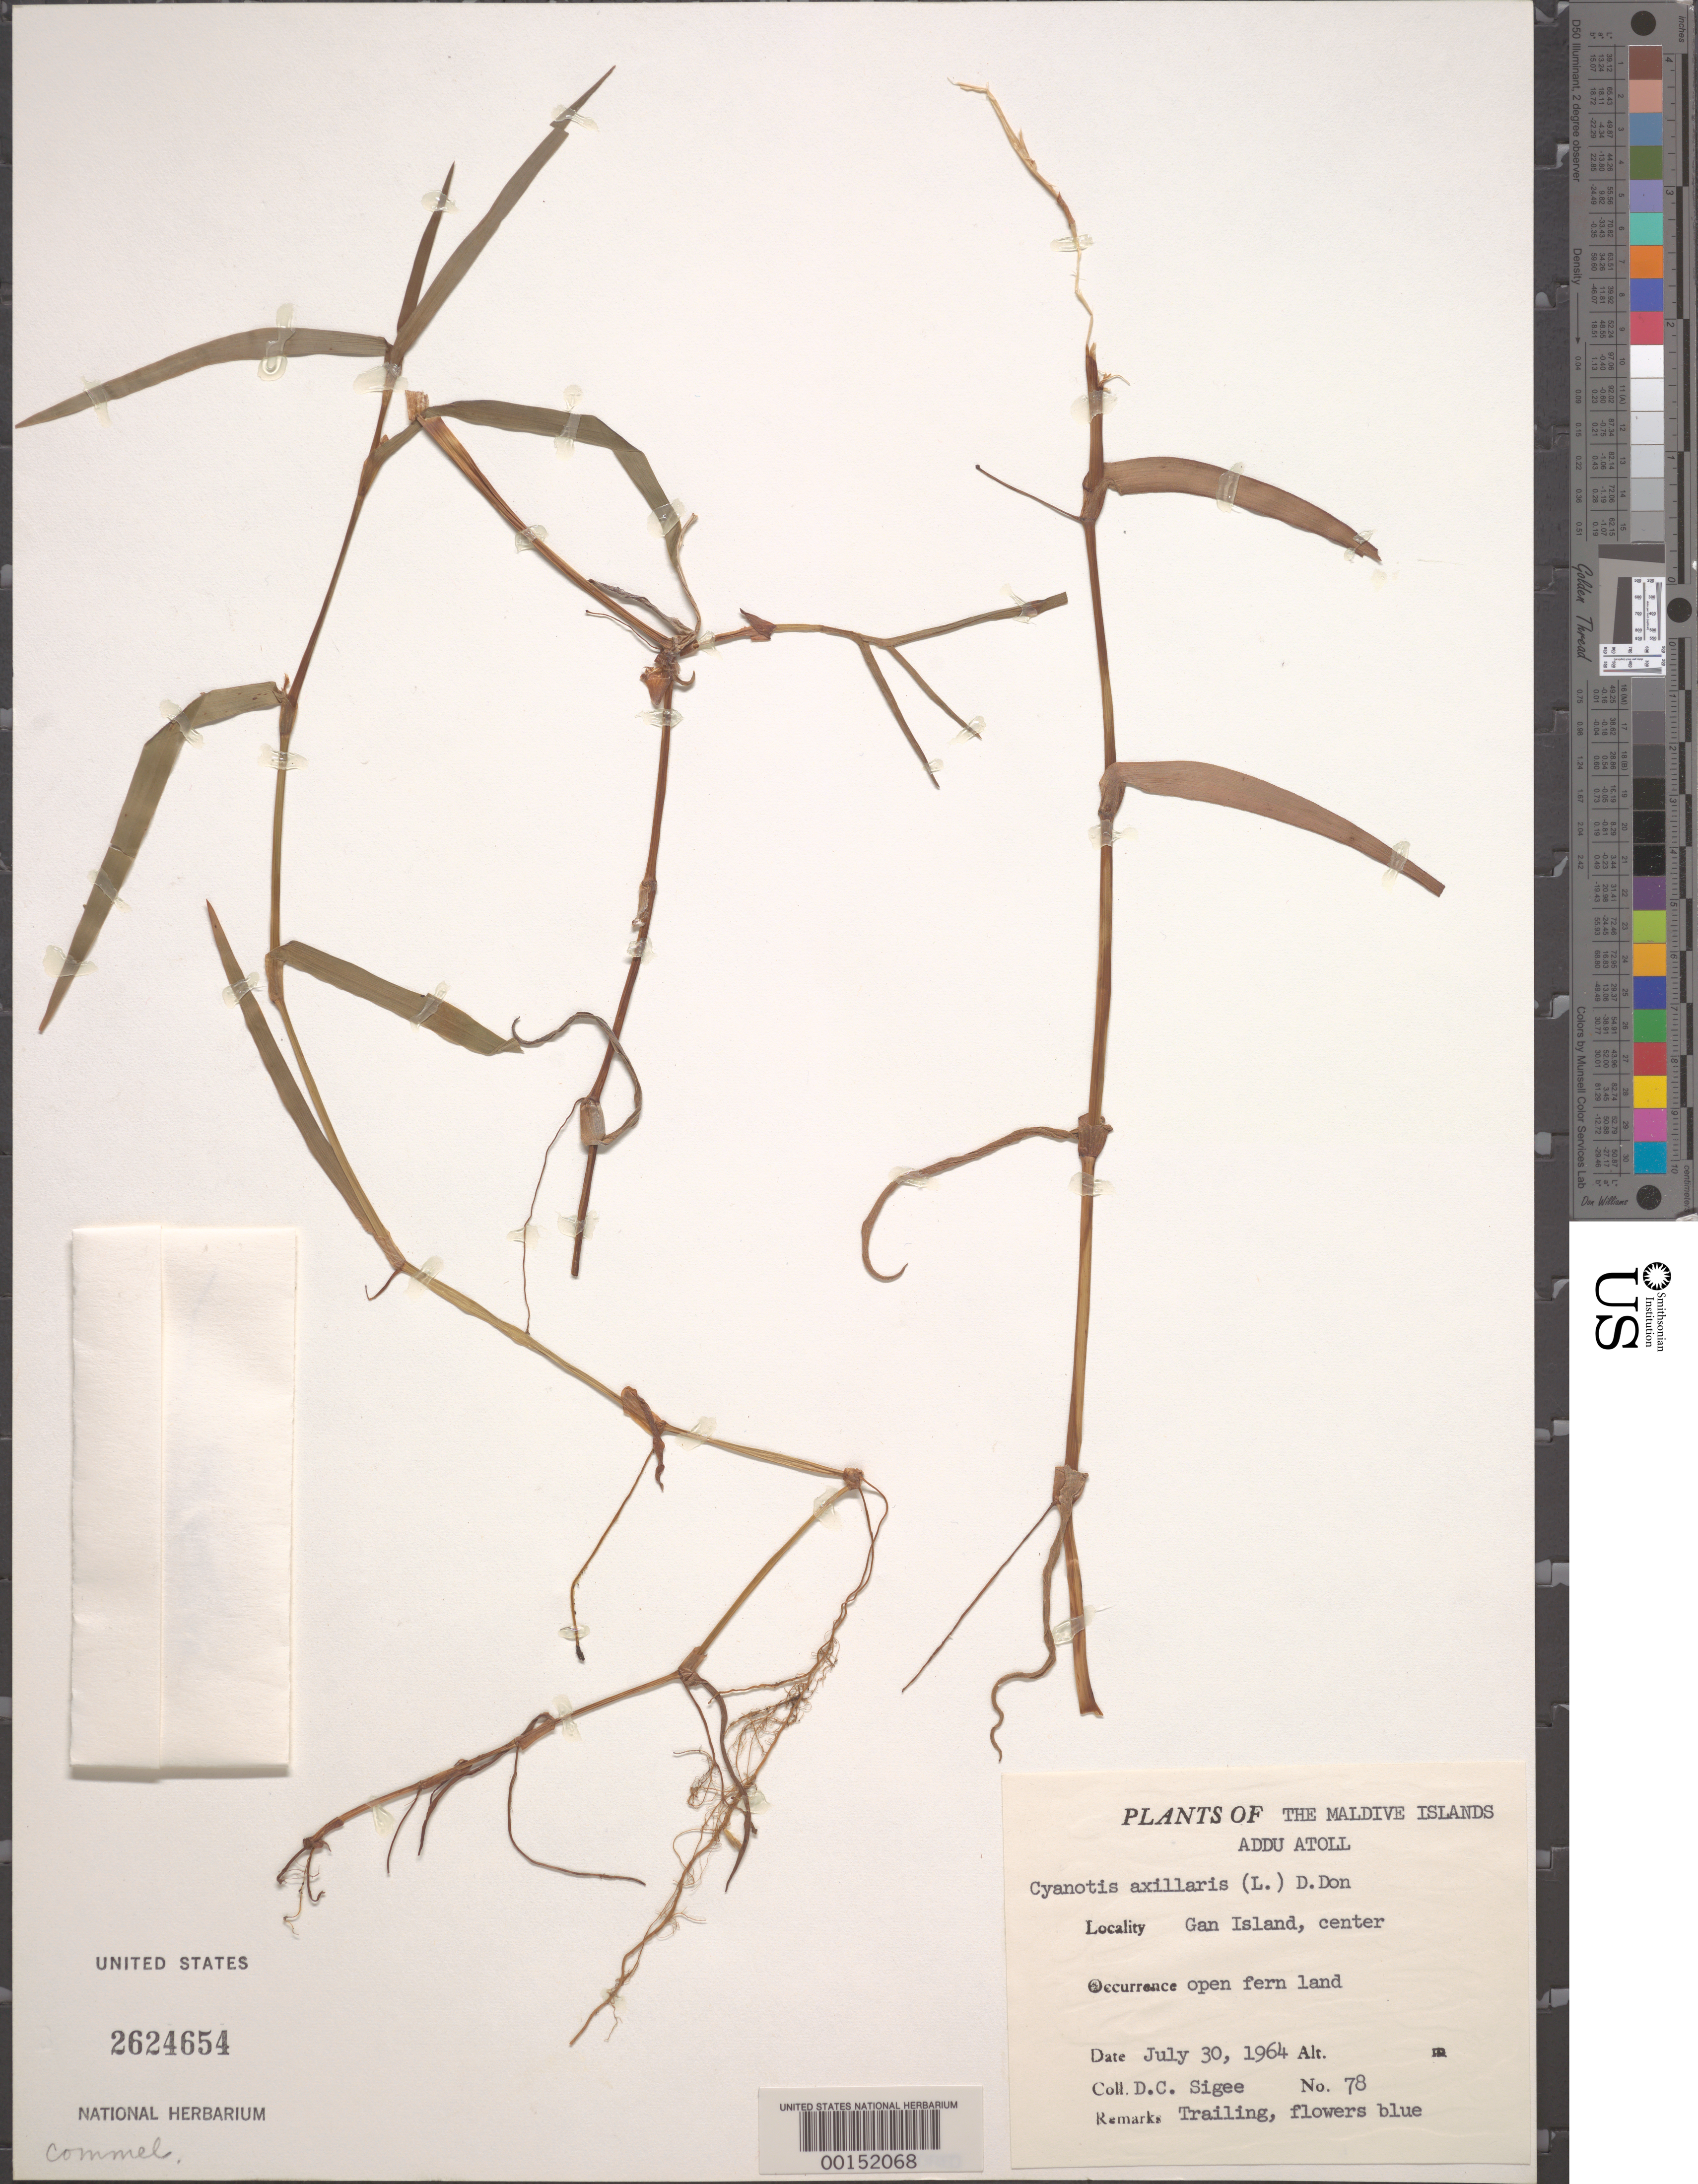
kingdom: Plantae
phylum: Tracheophyta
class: Liliopsida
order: Commelinales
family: Commelinaceae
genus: Cyanotis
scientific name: Cyanotis axillaris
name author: (L.) D. Don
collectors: D. C. Sigee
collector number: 78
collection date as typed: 30 Jul 1964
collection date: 1964-07-30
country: Maldive Islands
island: Addu Atoll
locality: Seenu. Gan Islet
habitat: Open fern land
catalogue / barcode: US 2624654